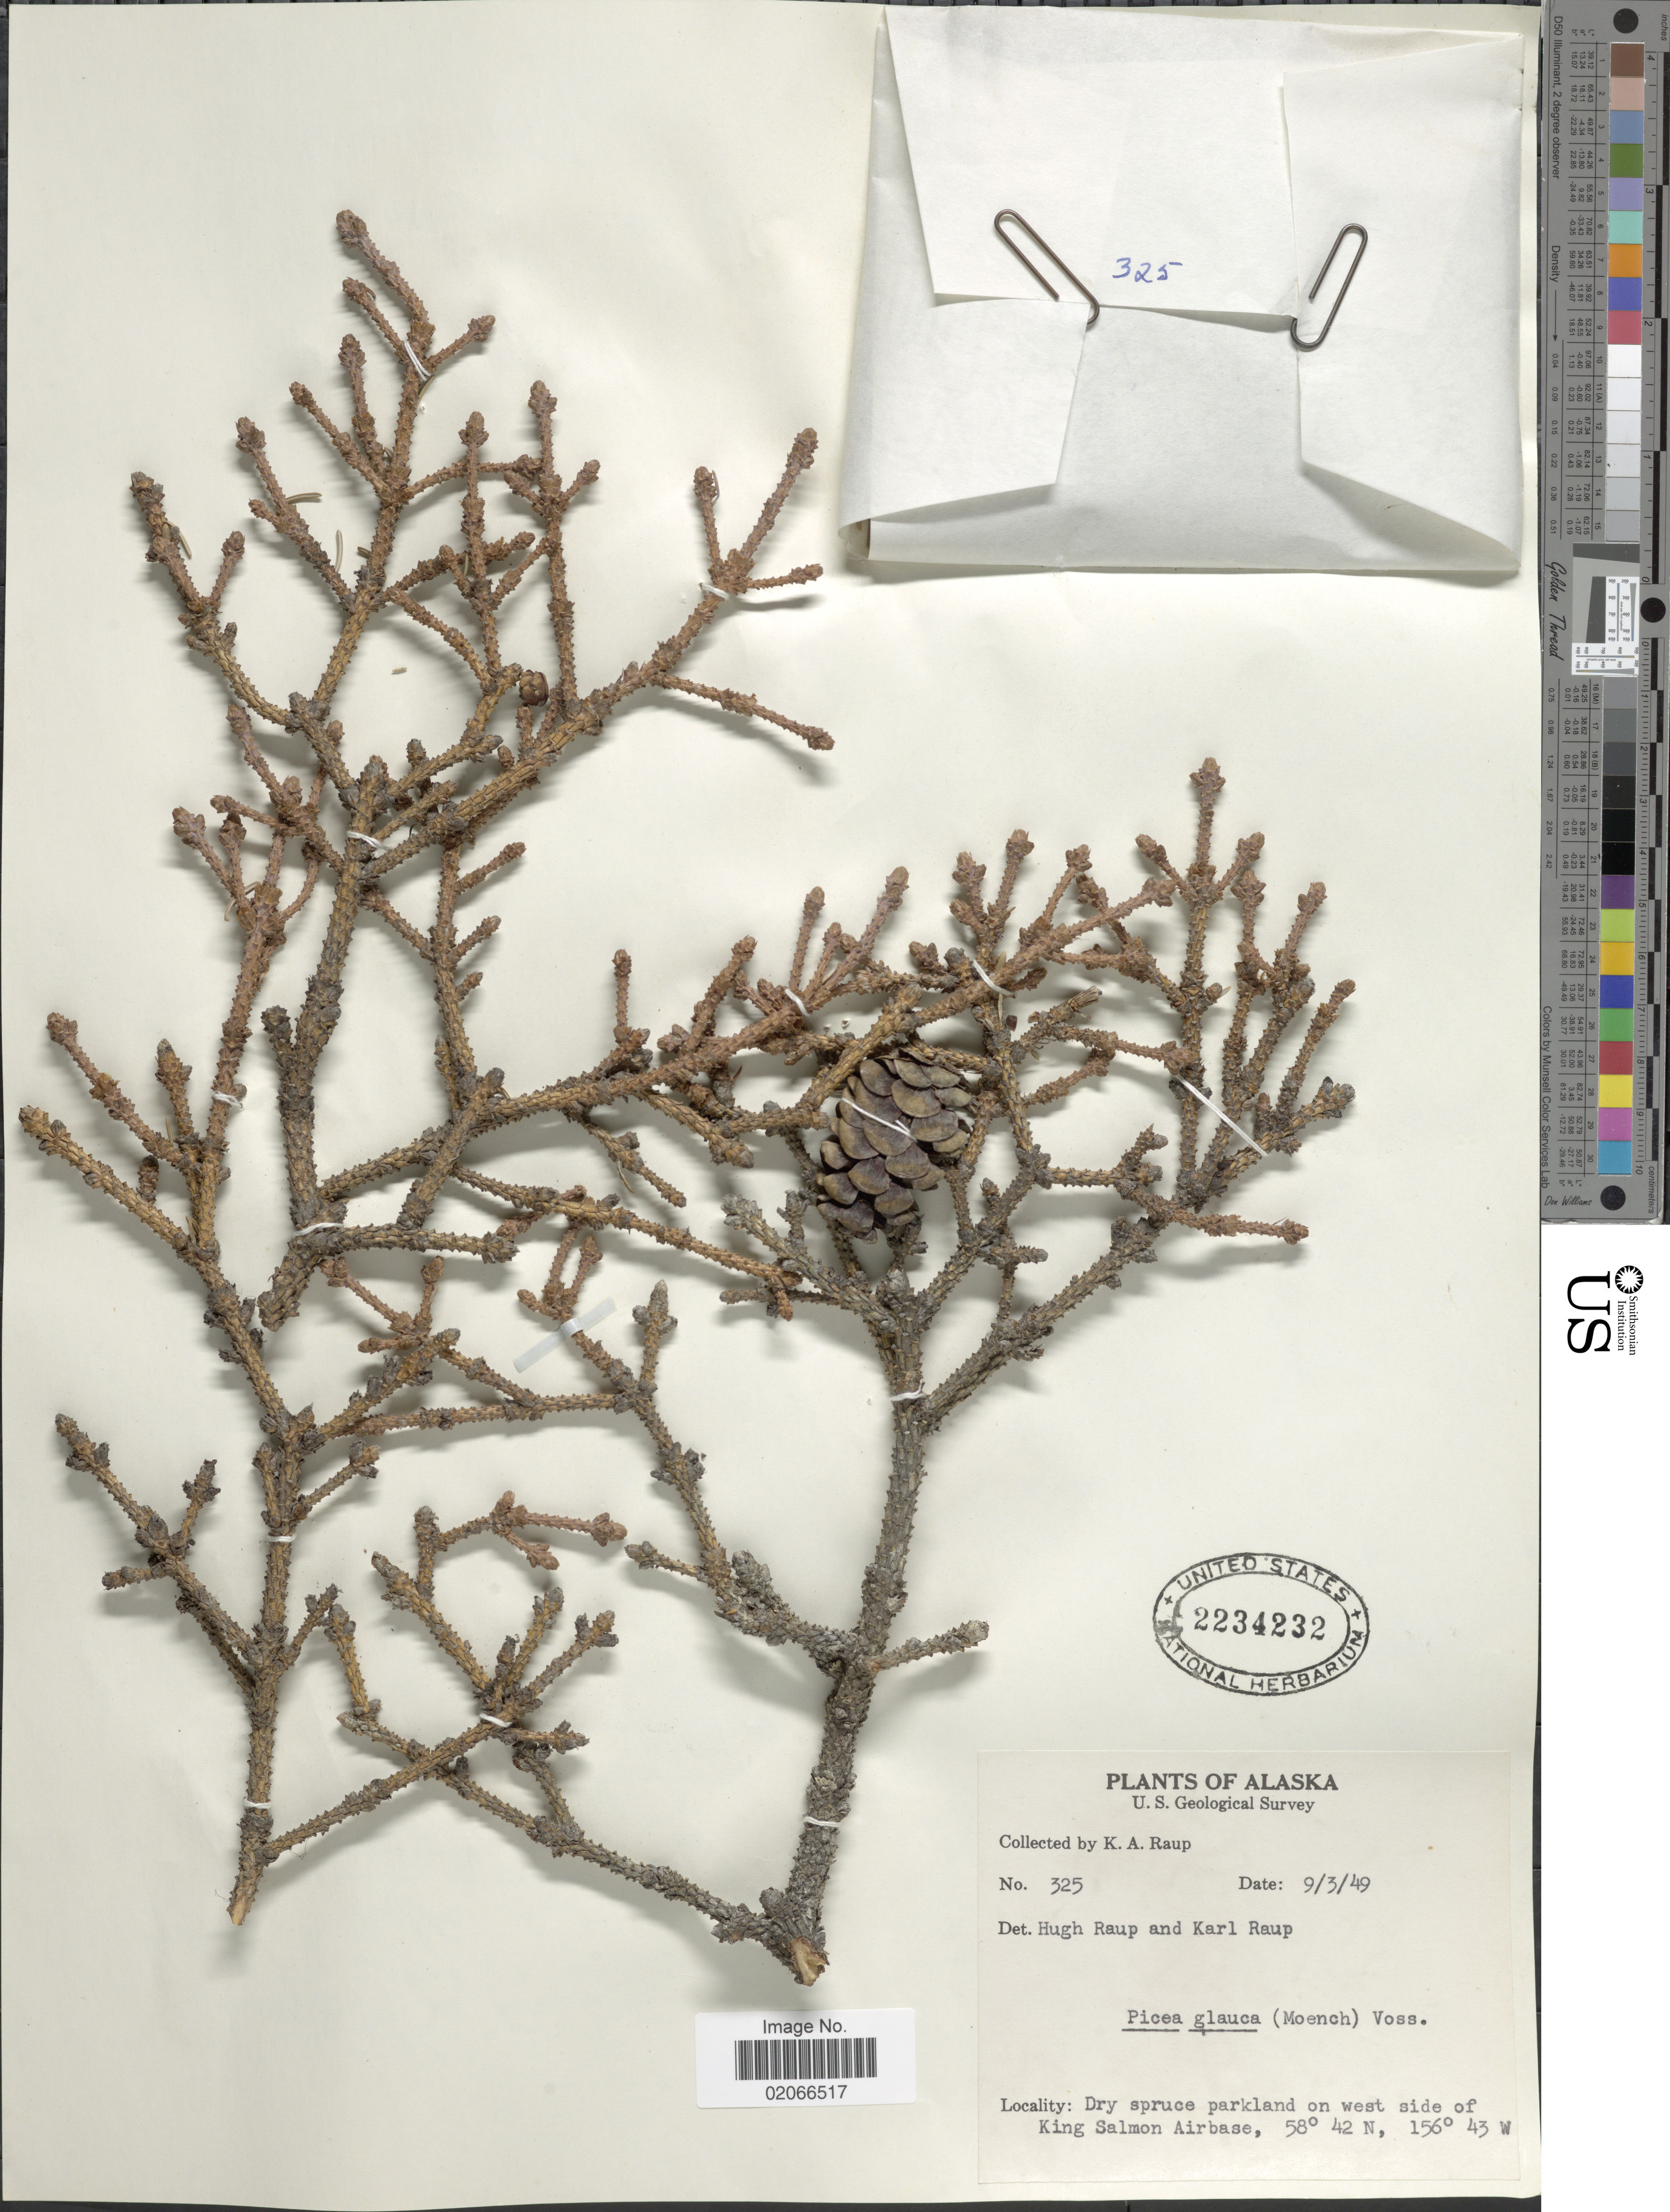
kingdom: Plantae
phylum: Tracheophyta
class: Pinopsida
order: Pinales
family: Pinaceae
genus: Picea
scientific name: Picea glauca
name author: (Moench) Voss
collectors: K. Raup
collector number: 325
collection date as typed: Transcribed d/m/y: 3/9/49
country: United States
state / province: Alaska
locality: Dry spruce parkland on west side of King Salmon Airbase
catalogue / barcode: US 2234232